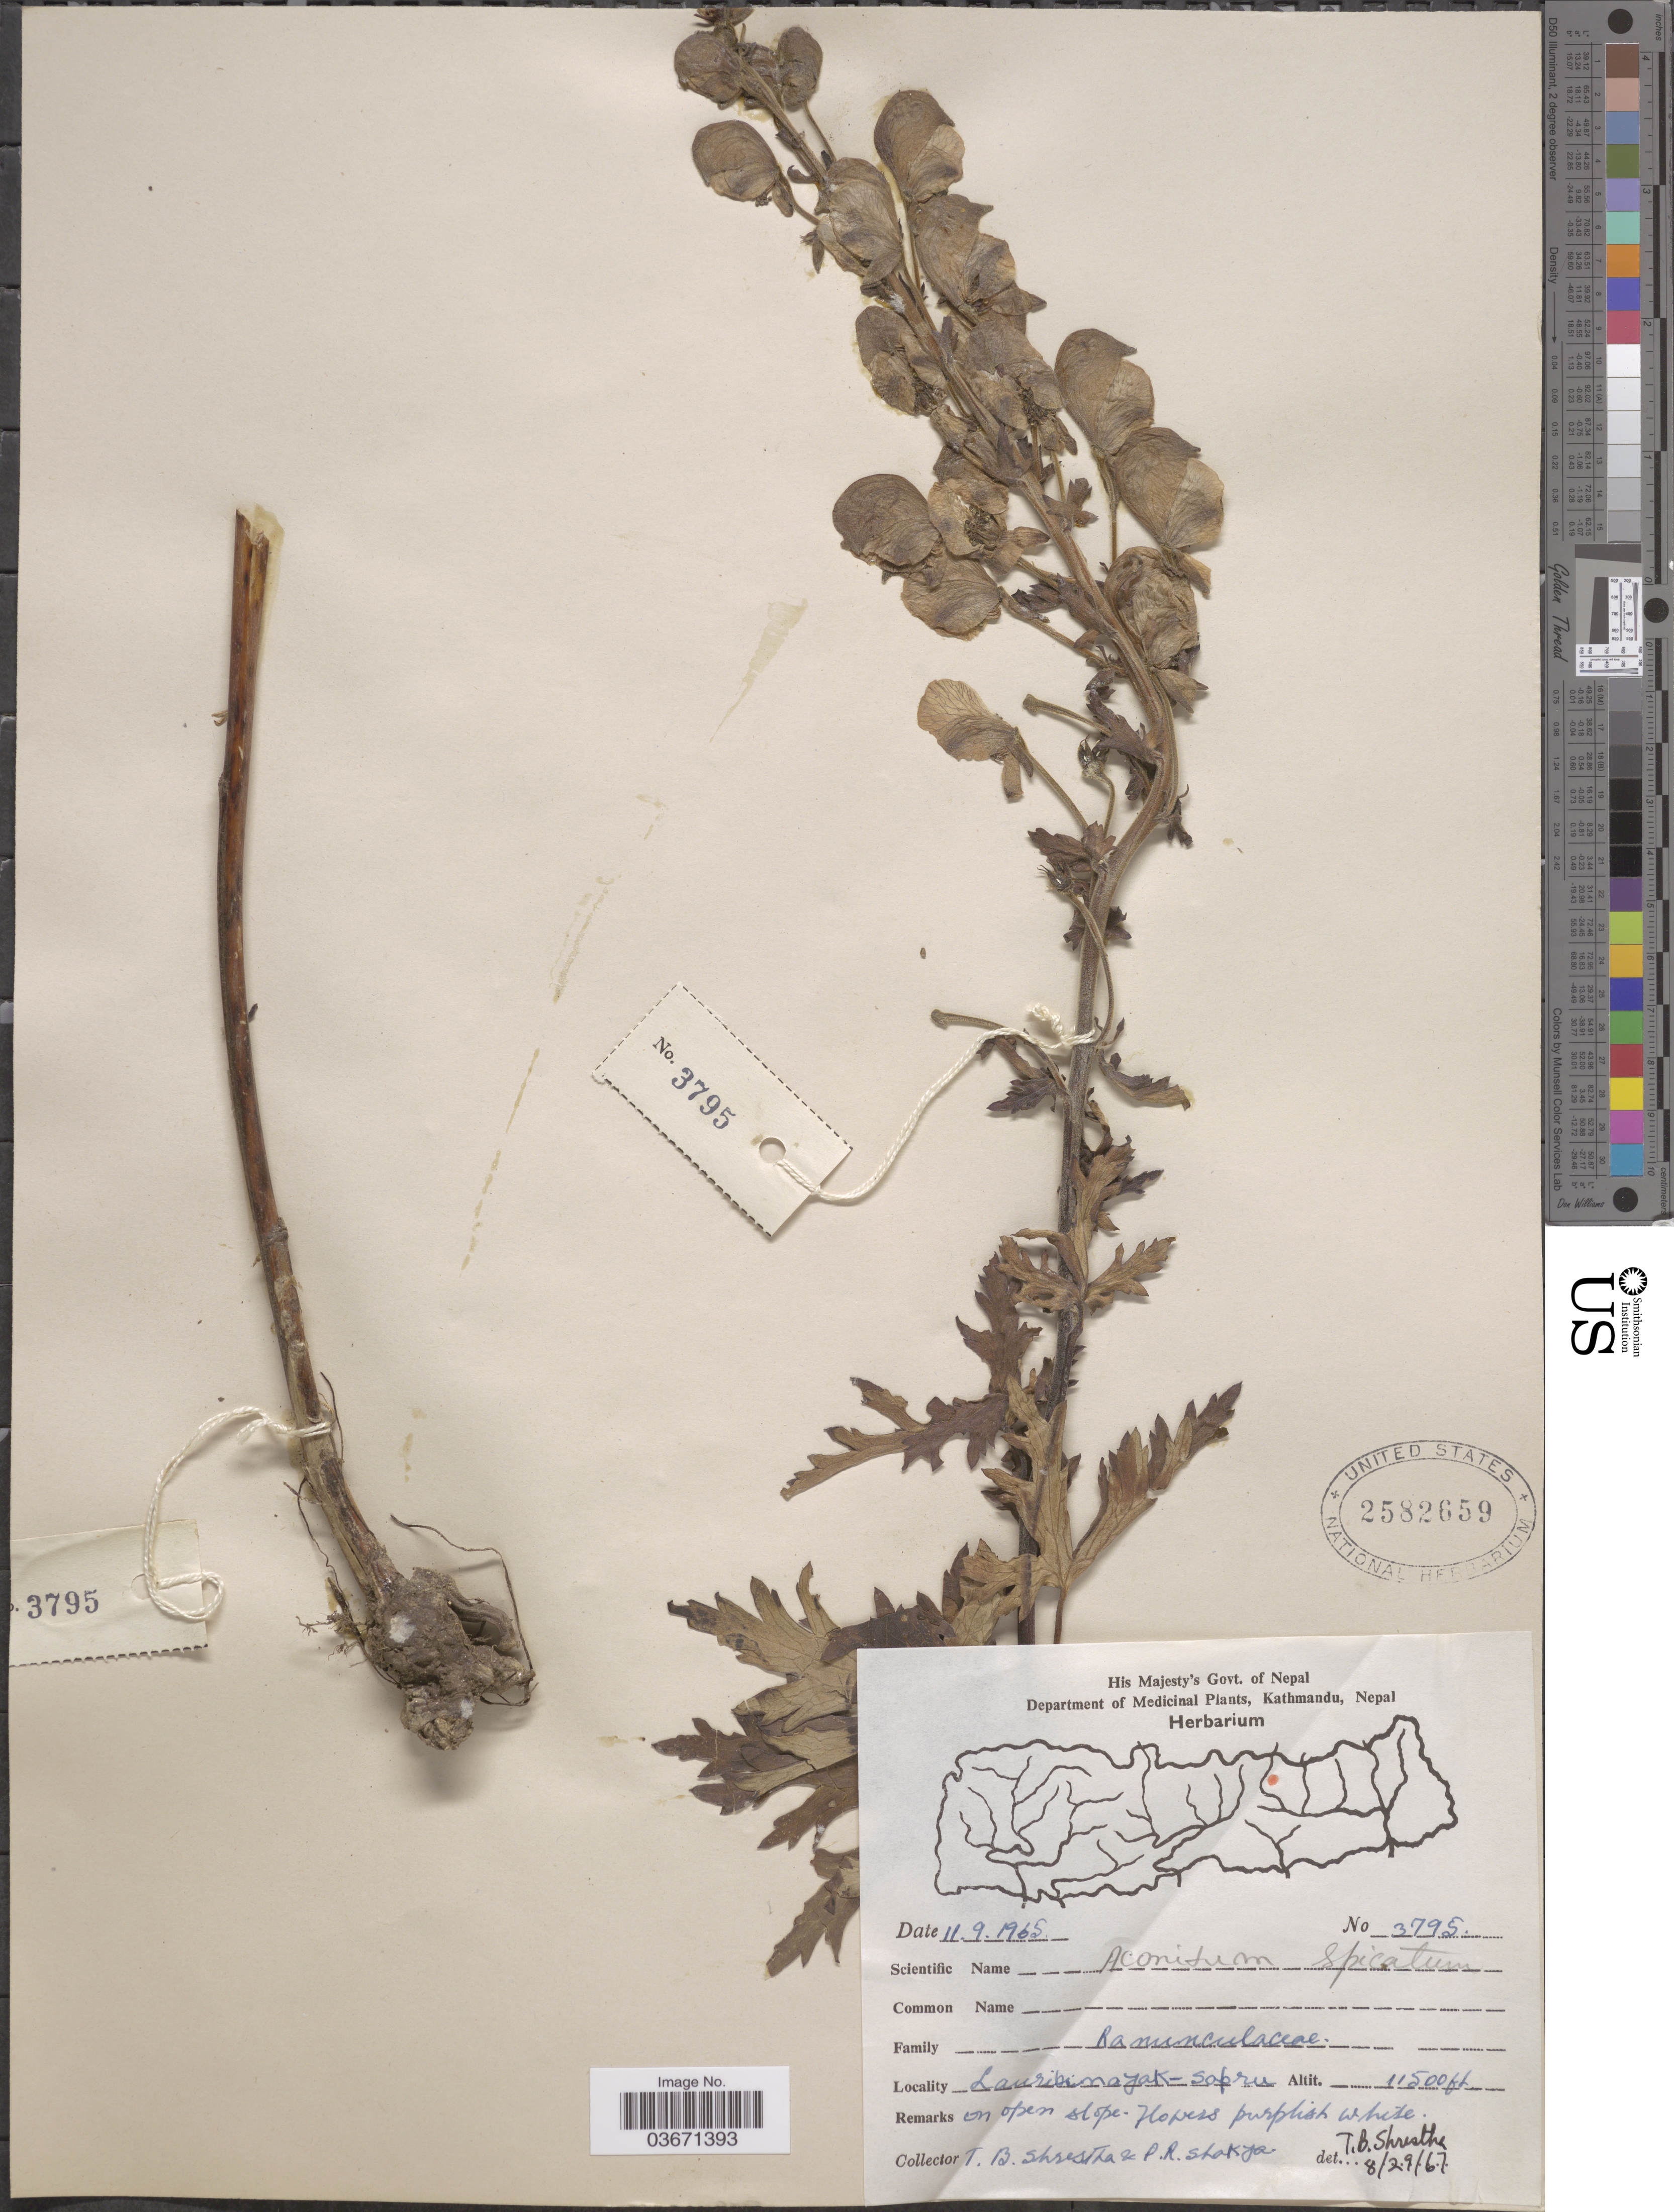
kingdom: Plantae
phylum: Tracheophyta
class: Magnoliopsida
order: Ranunculales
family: Ranunculaceae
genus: Aconitum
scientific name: Aconitum spicatum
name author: (Brühl) Stapf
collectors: T. B. Shrestha & P. Shakya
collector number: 3795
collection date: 1965-09-11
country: Nepal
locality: Lauribinayak-sopru. [interpreted]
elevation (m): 3505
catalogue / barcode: US 2582659